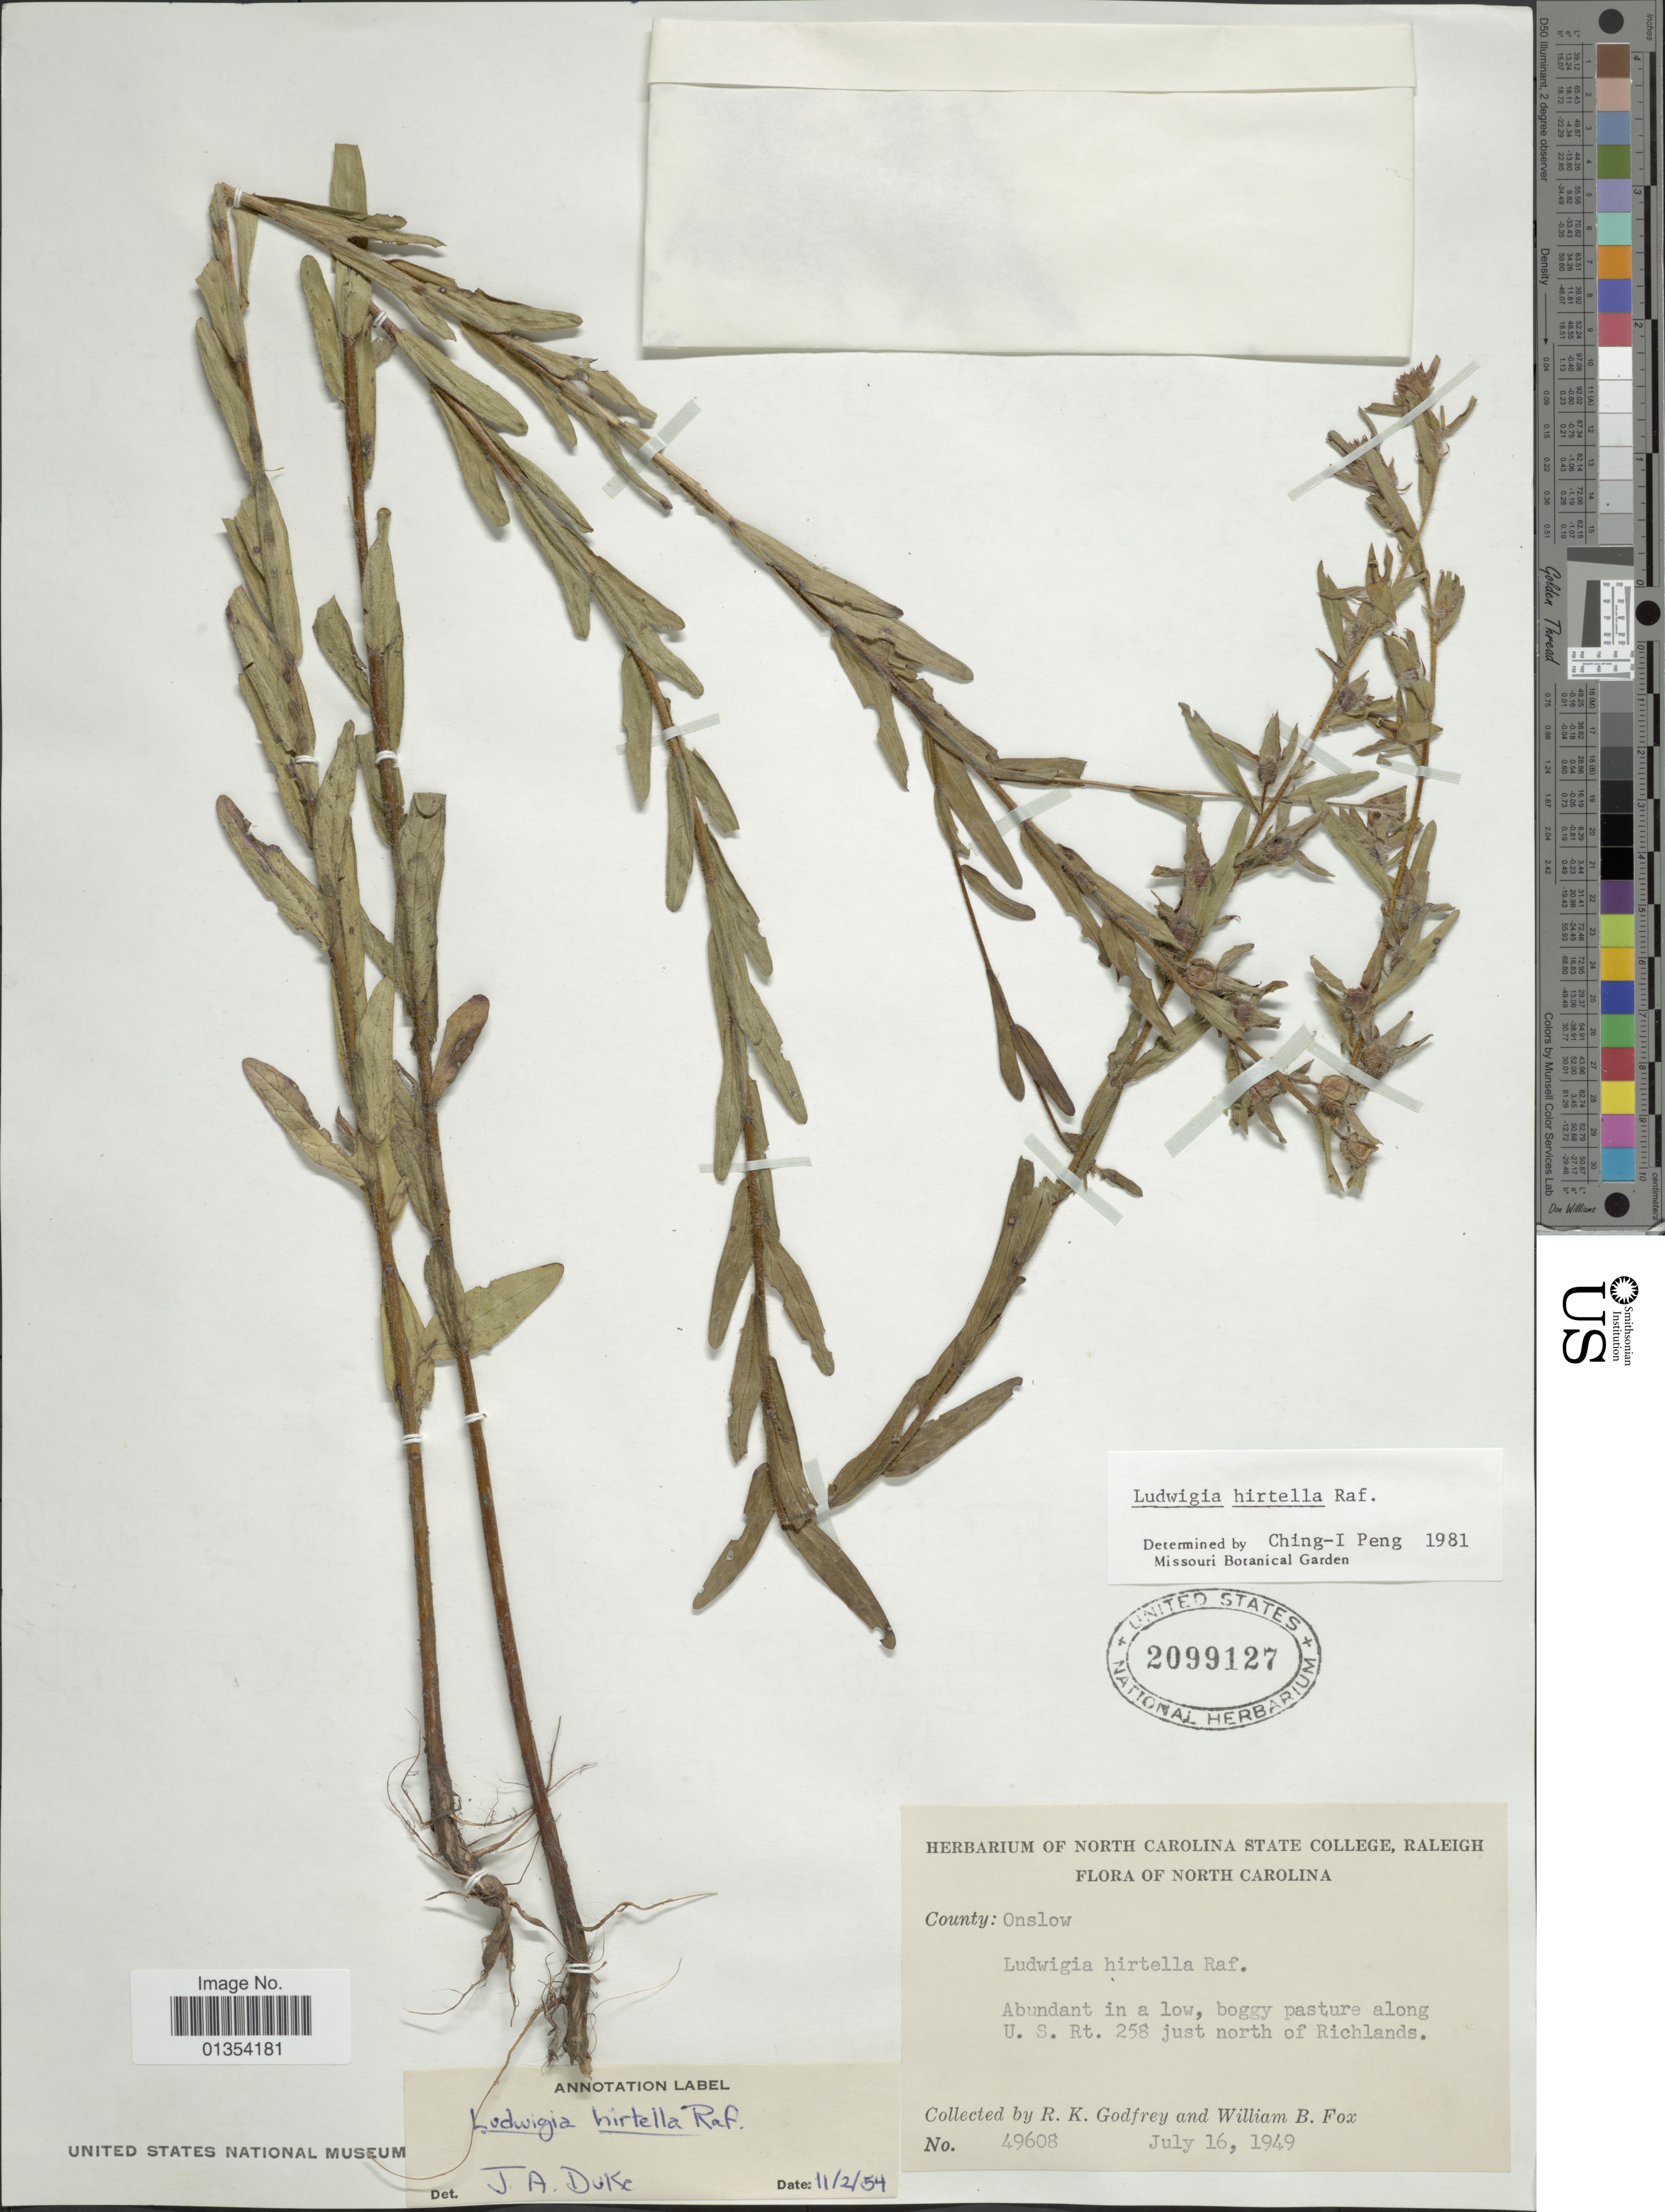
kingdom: Plantae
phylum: Tracheophyta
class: Magnoliopsida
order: Myrtales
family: Onagraceae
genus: Ludwigia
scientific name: Ludwigia hirtella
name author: Raf.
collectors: R. K. Godfrey & W. B. Fox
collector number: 49608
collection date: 1949-07-16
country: United States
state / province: North Carolina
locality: County: Onslow, Boggy pasture along U.S. Rt. 258 just north of Richlands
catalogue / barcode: US 2099127